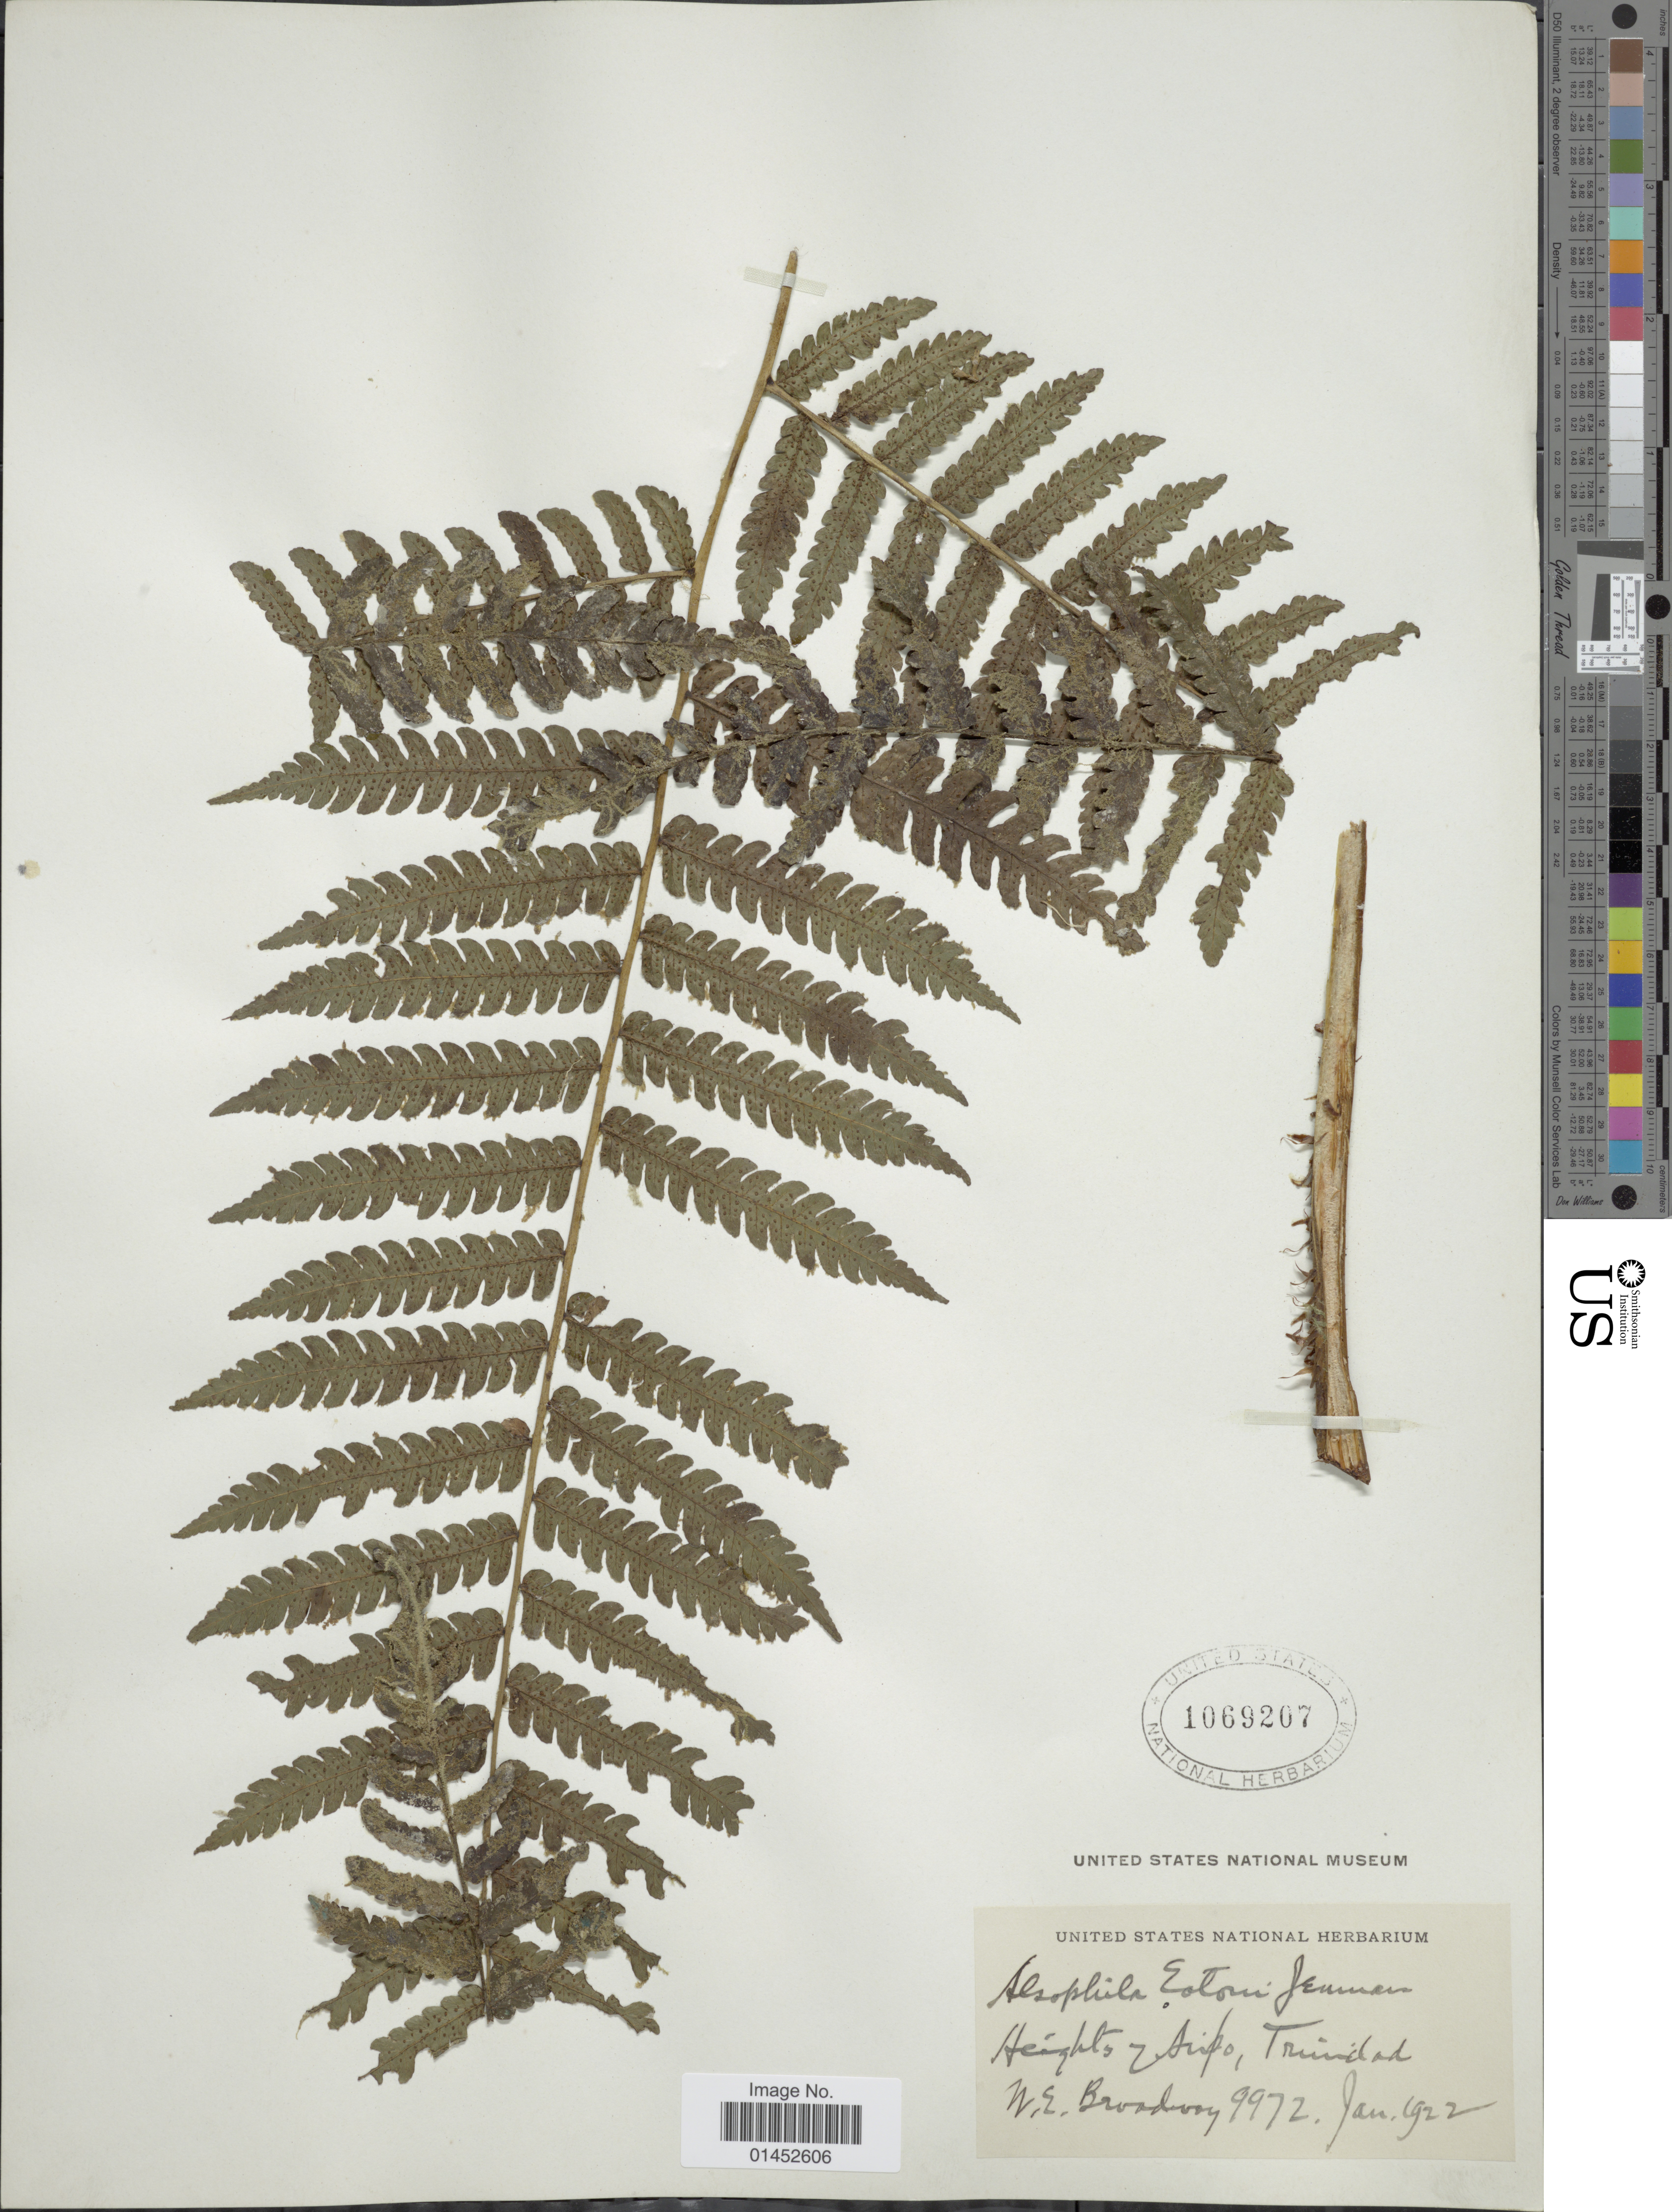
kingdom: Plantae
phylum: Tracheophyta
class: Polypodiopsida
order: Cyatheales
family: Cyatheaceae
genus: Cyathea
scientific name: Cyathea pungens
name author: (Willd.) Domin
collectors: W. E. Broadway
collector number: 9972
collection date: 1922-01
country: Trinidad and Tobago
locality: Heights of Aripo, Trinidad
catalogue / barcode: US 1069207